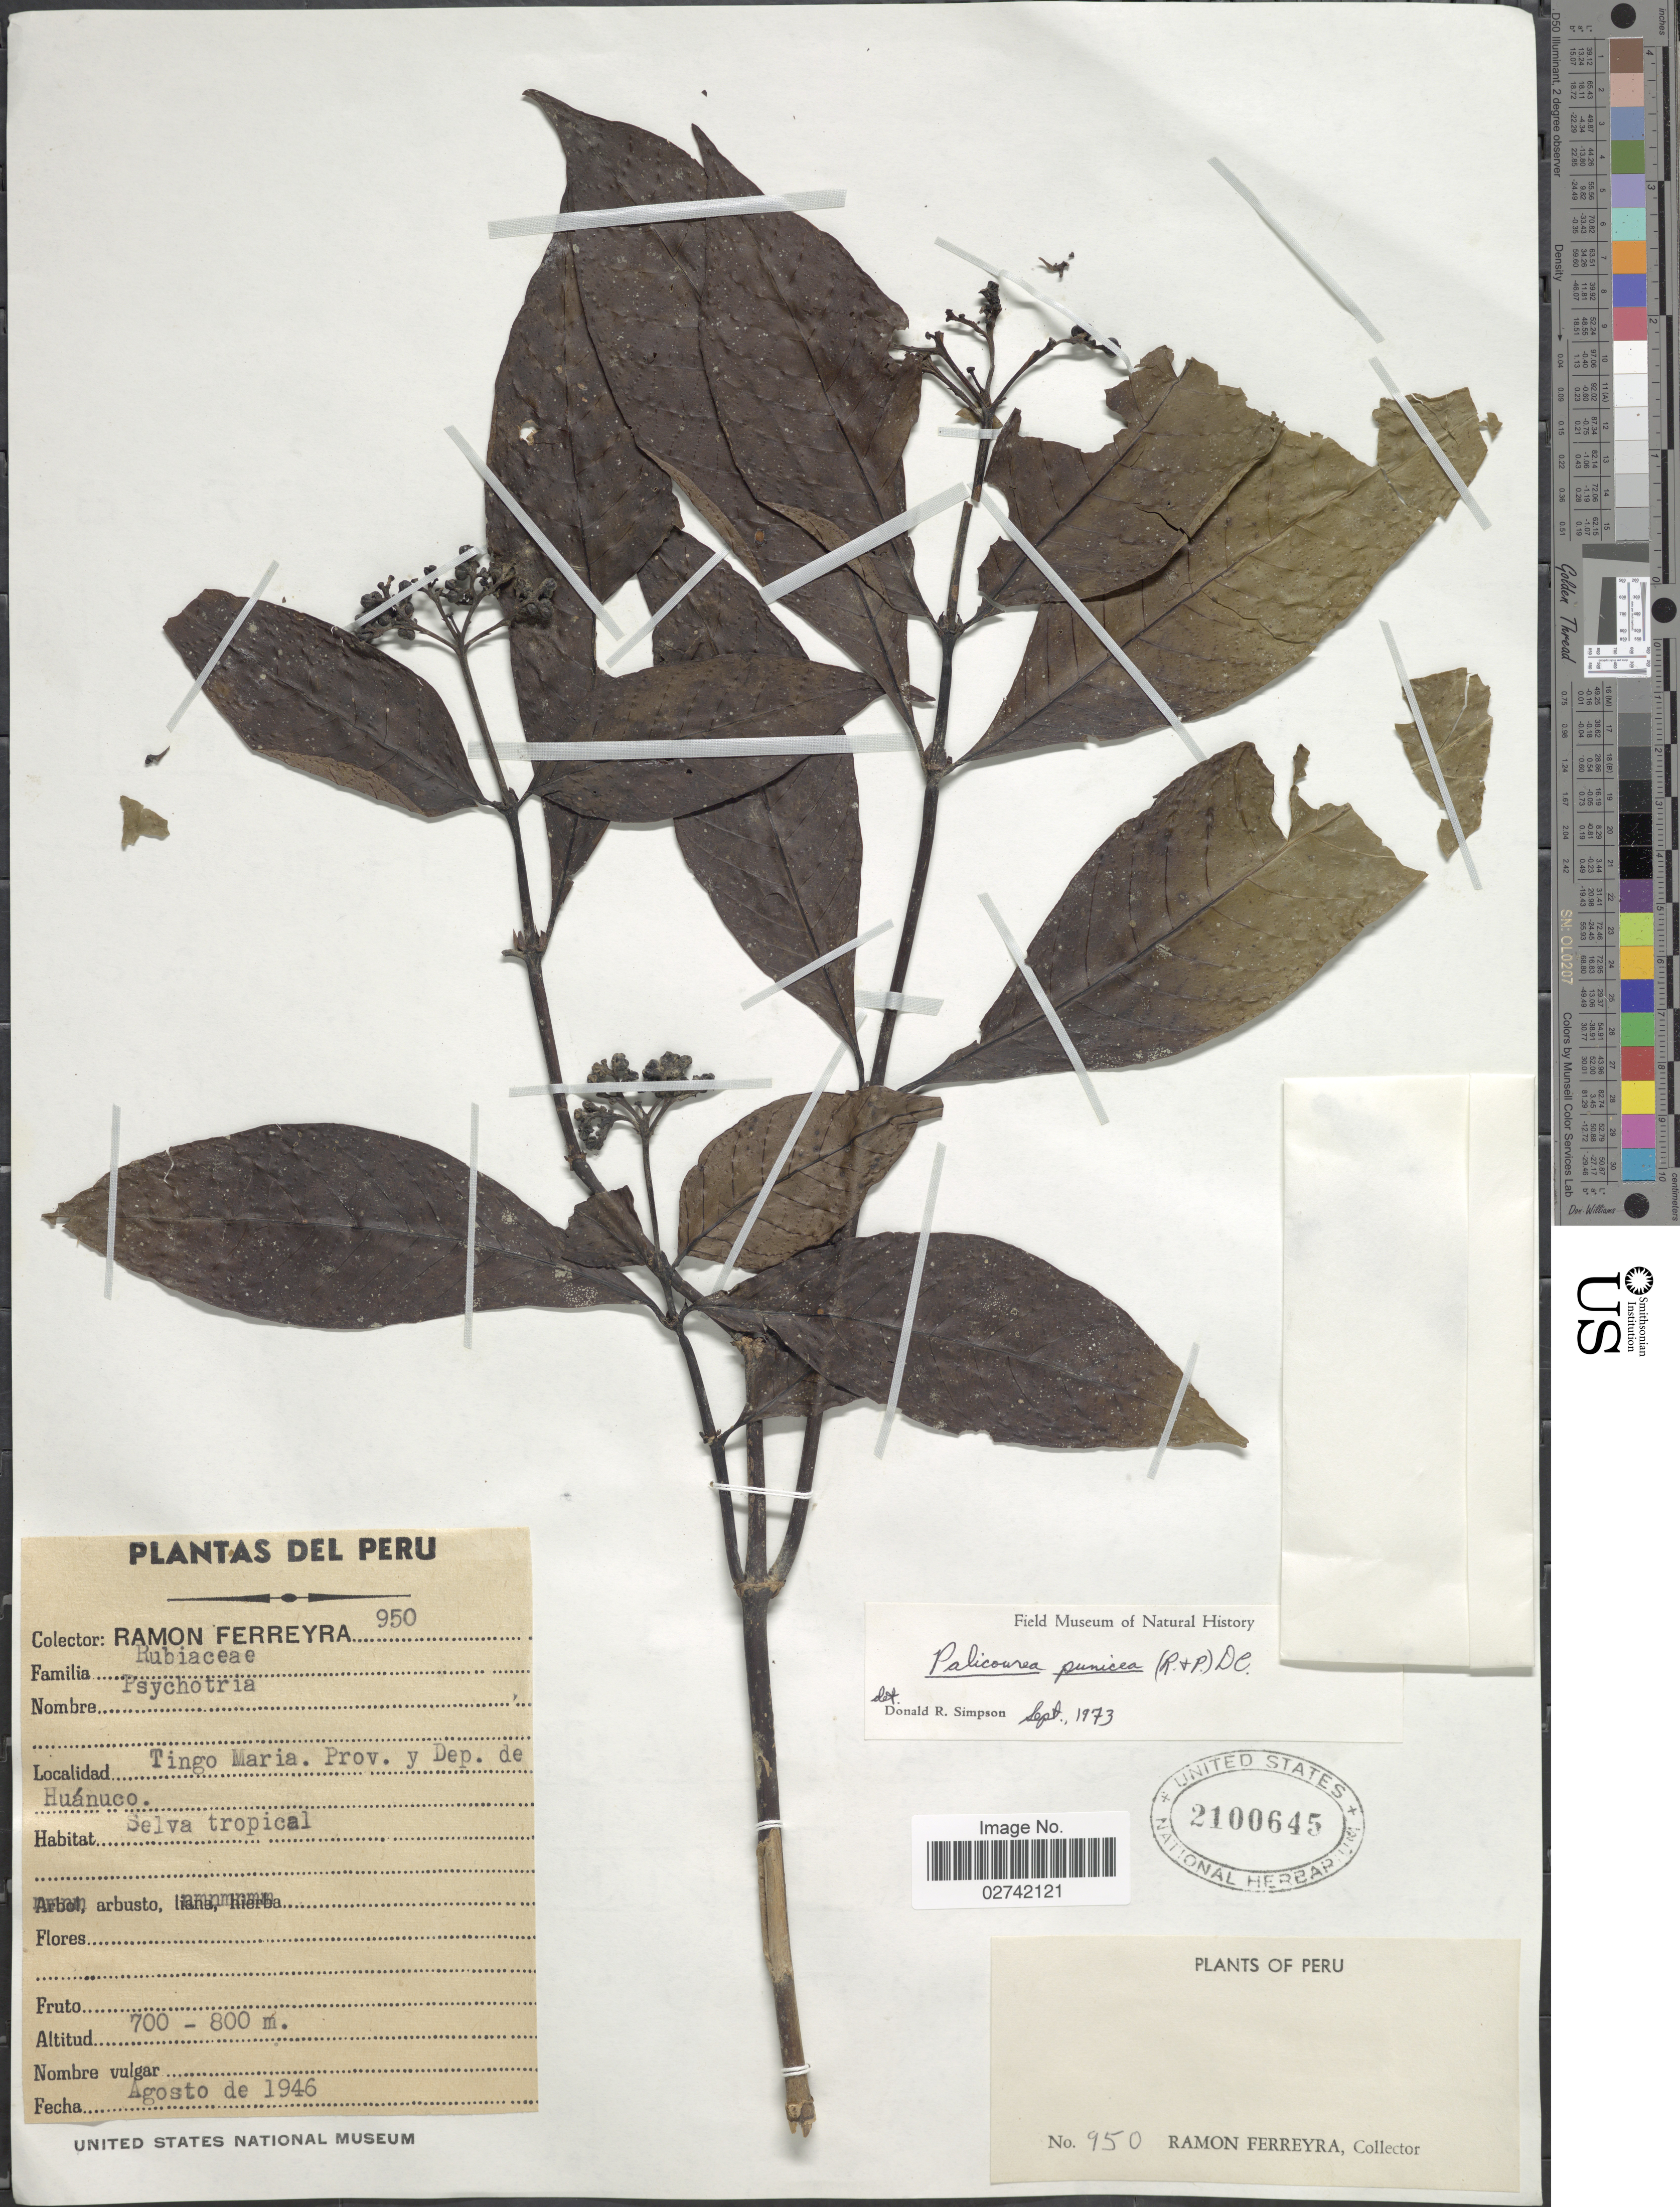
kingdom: Plantae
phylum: Tracheophyta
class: Magnoliopsida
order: Gentianales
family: Rubiaceae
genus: Palicourea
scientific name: Palicourea punicea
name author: (Ruiz & Pav.) DC.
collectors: R. A. Ferreyra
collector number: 950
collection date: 1946-08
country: Peru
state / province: Huánuco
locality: Tingo Maria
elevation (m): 700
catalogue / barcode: US 2100645